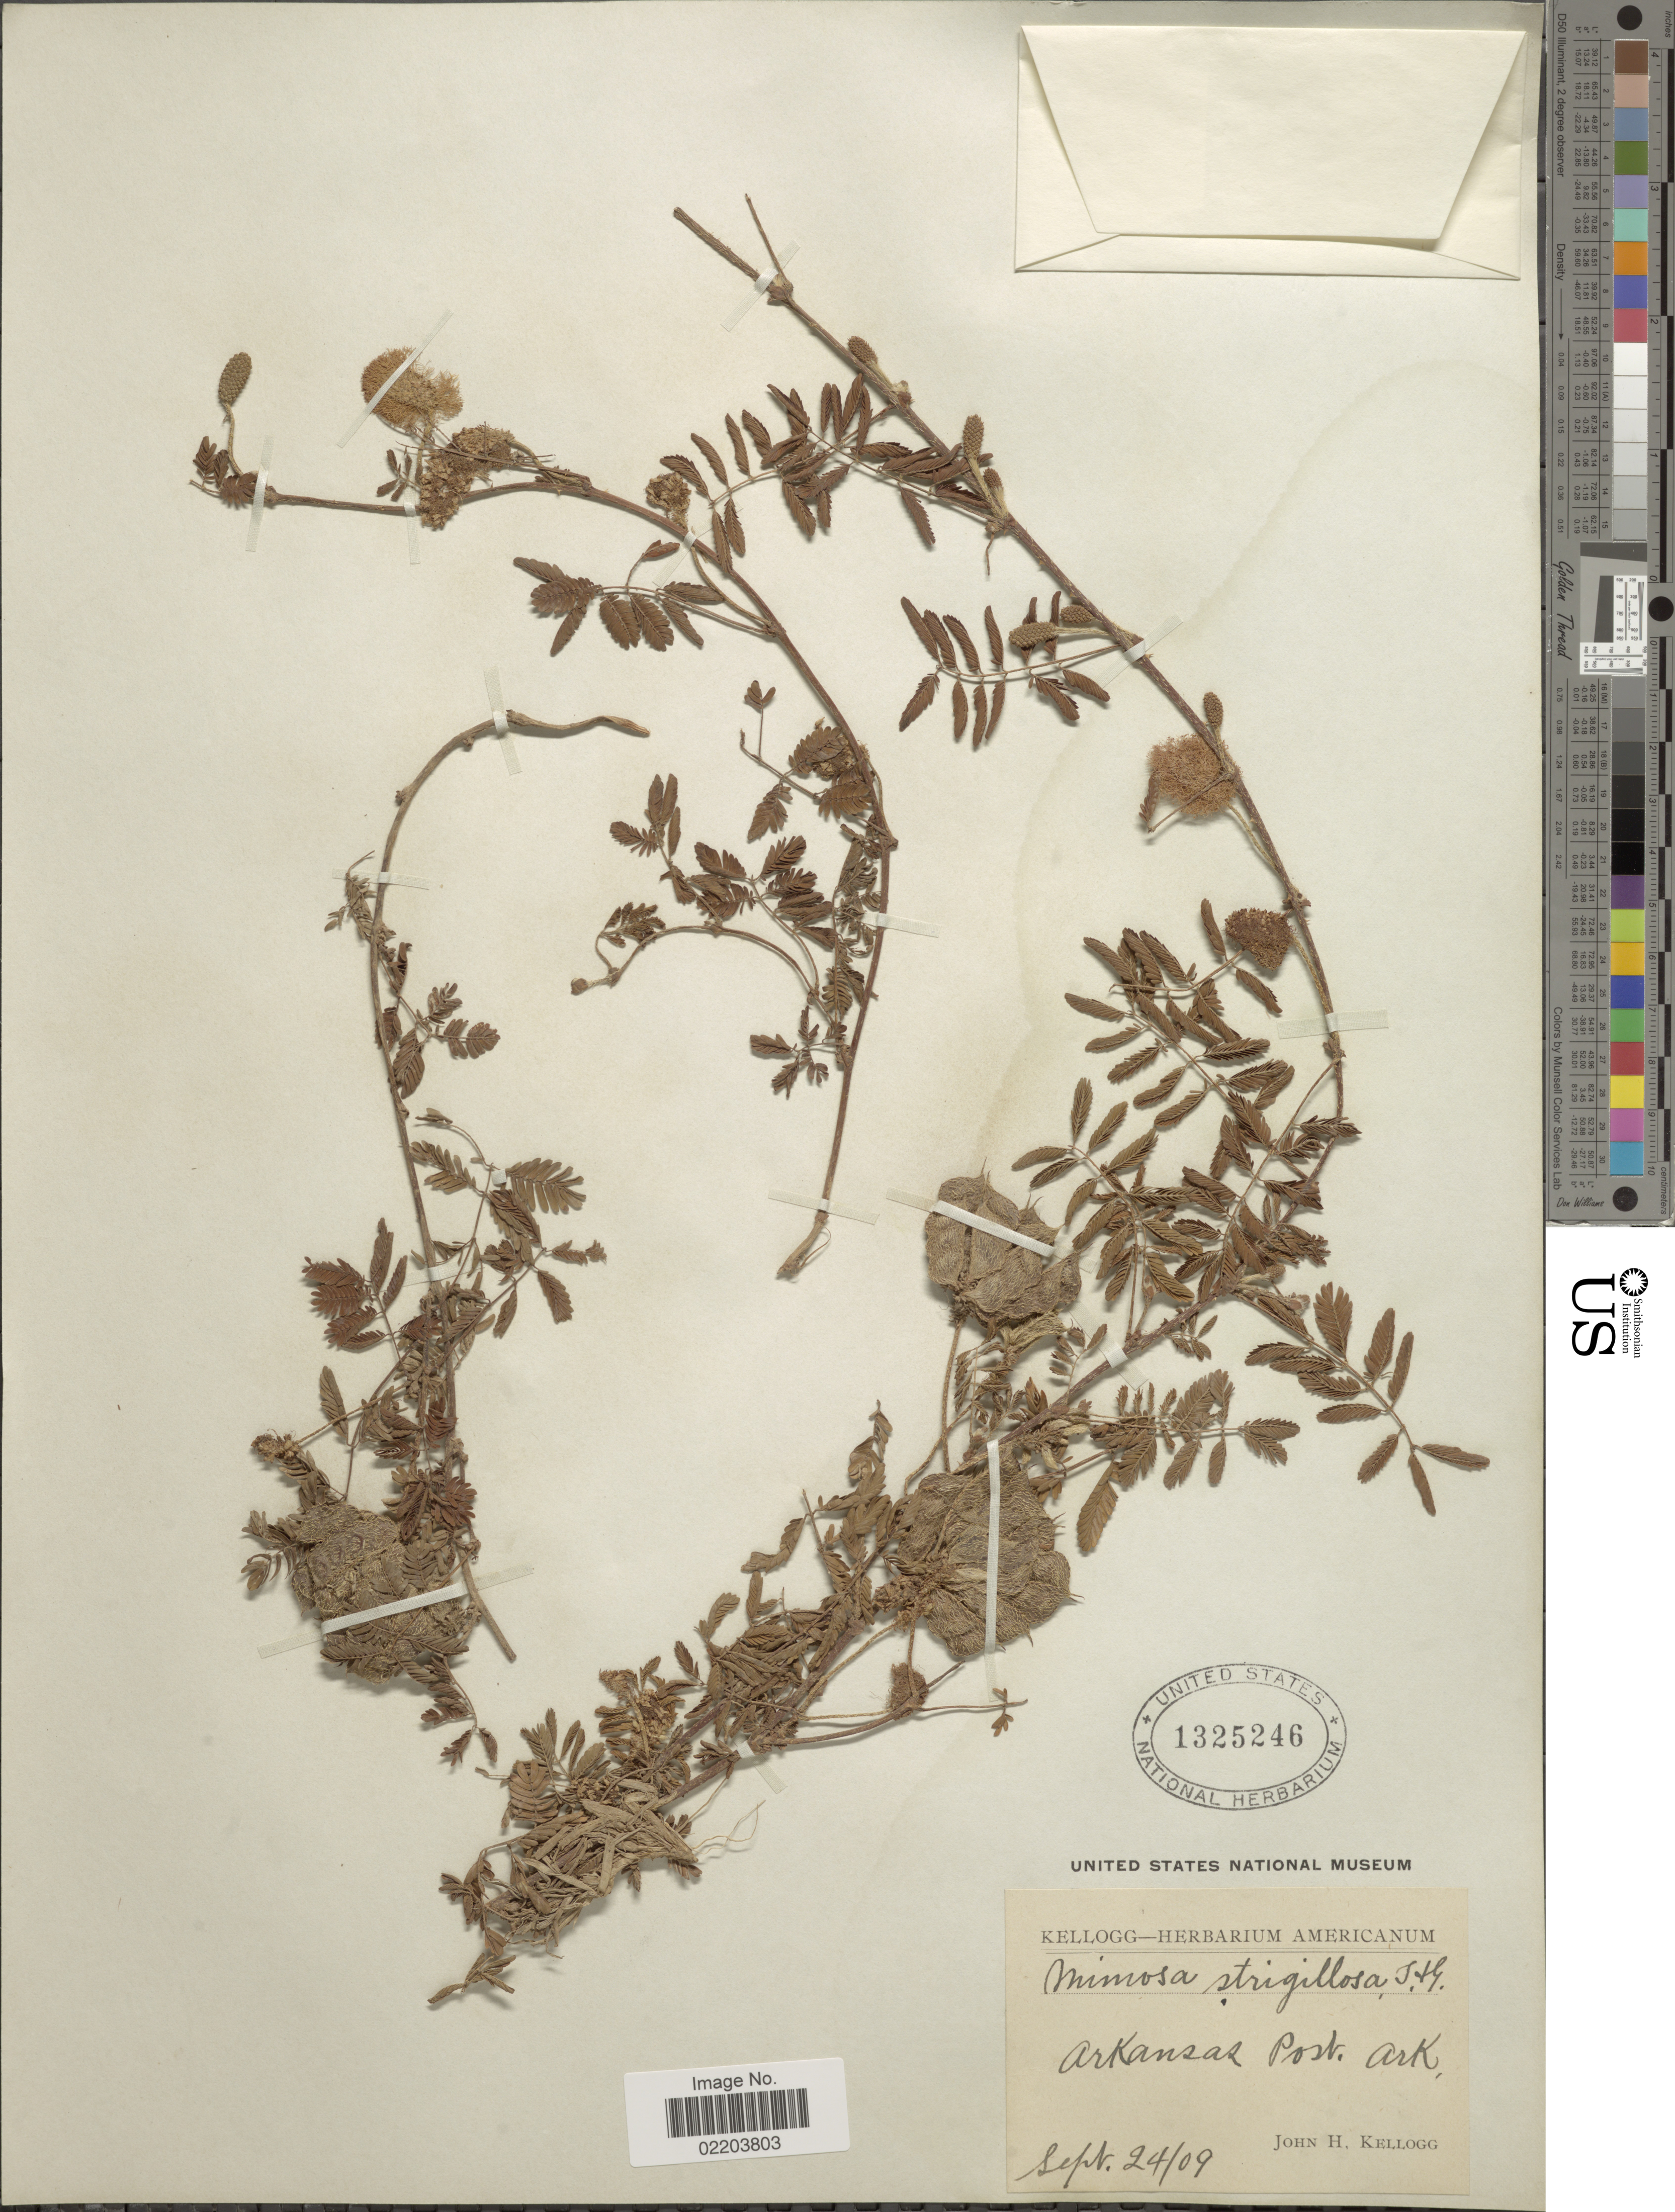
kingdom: Plantae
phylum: Tracheophyta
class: Magnoliopsida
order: Fabales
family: Fabaceae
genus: Mimosa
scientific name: Mimosa strigillosa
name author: Torr. & A. Gray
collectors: J. H. Kellogg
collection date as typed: Transcribed d/m/y: 24/9/09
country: United States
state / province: Arkansas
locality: Arkansas Post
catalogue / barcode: US 1325246